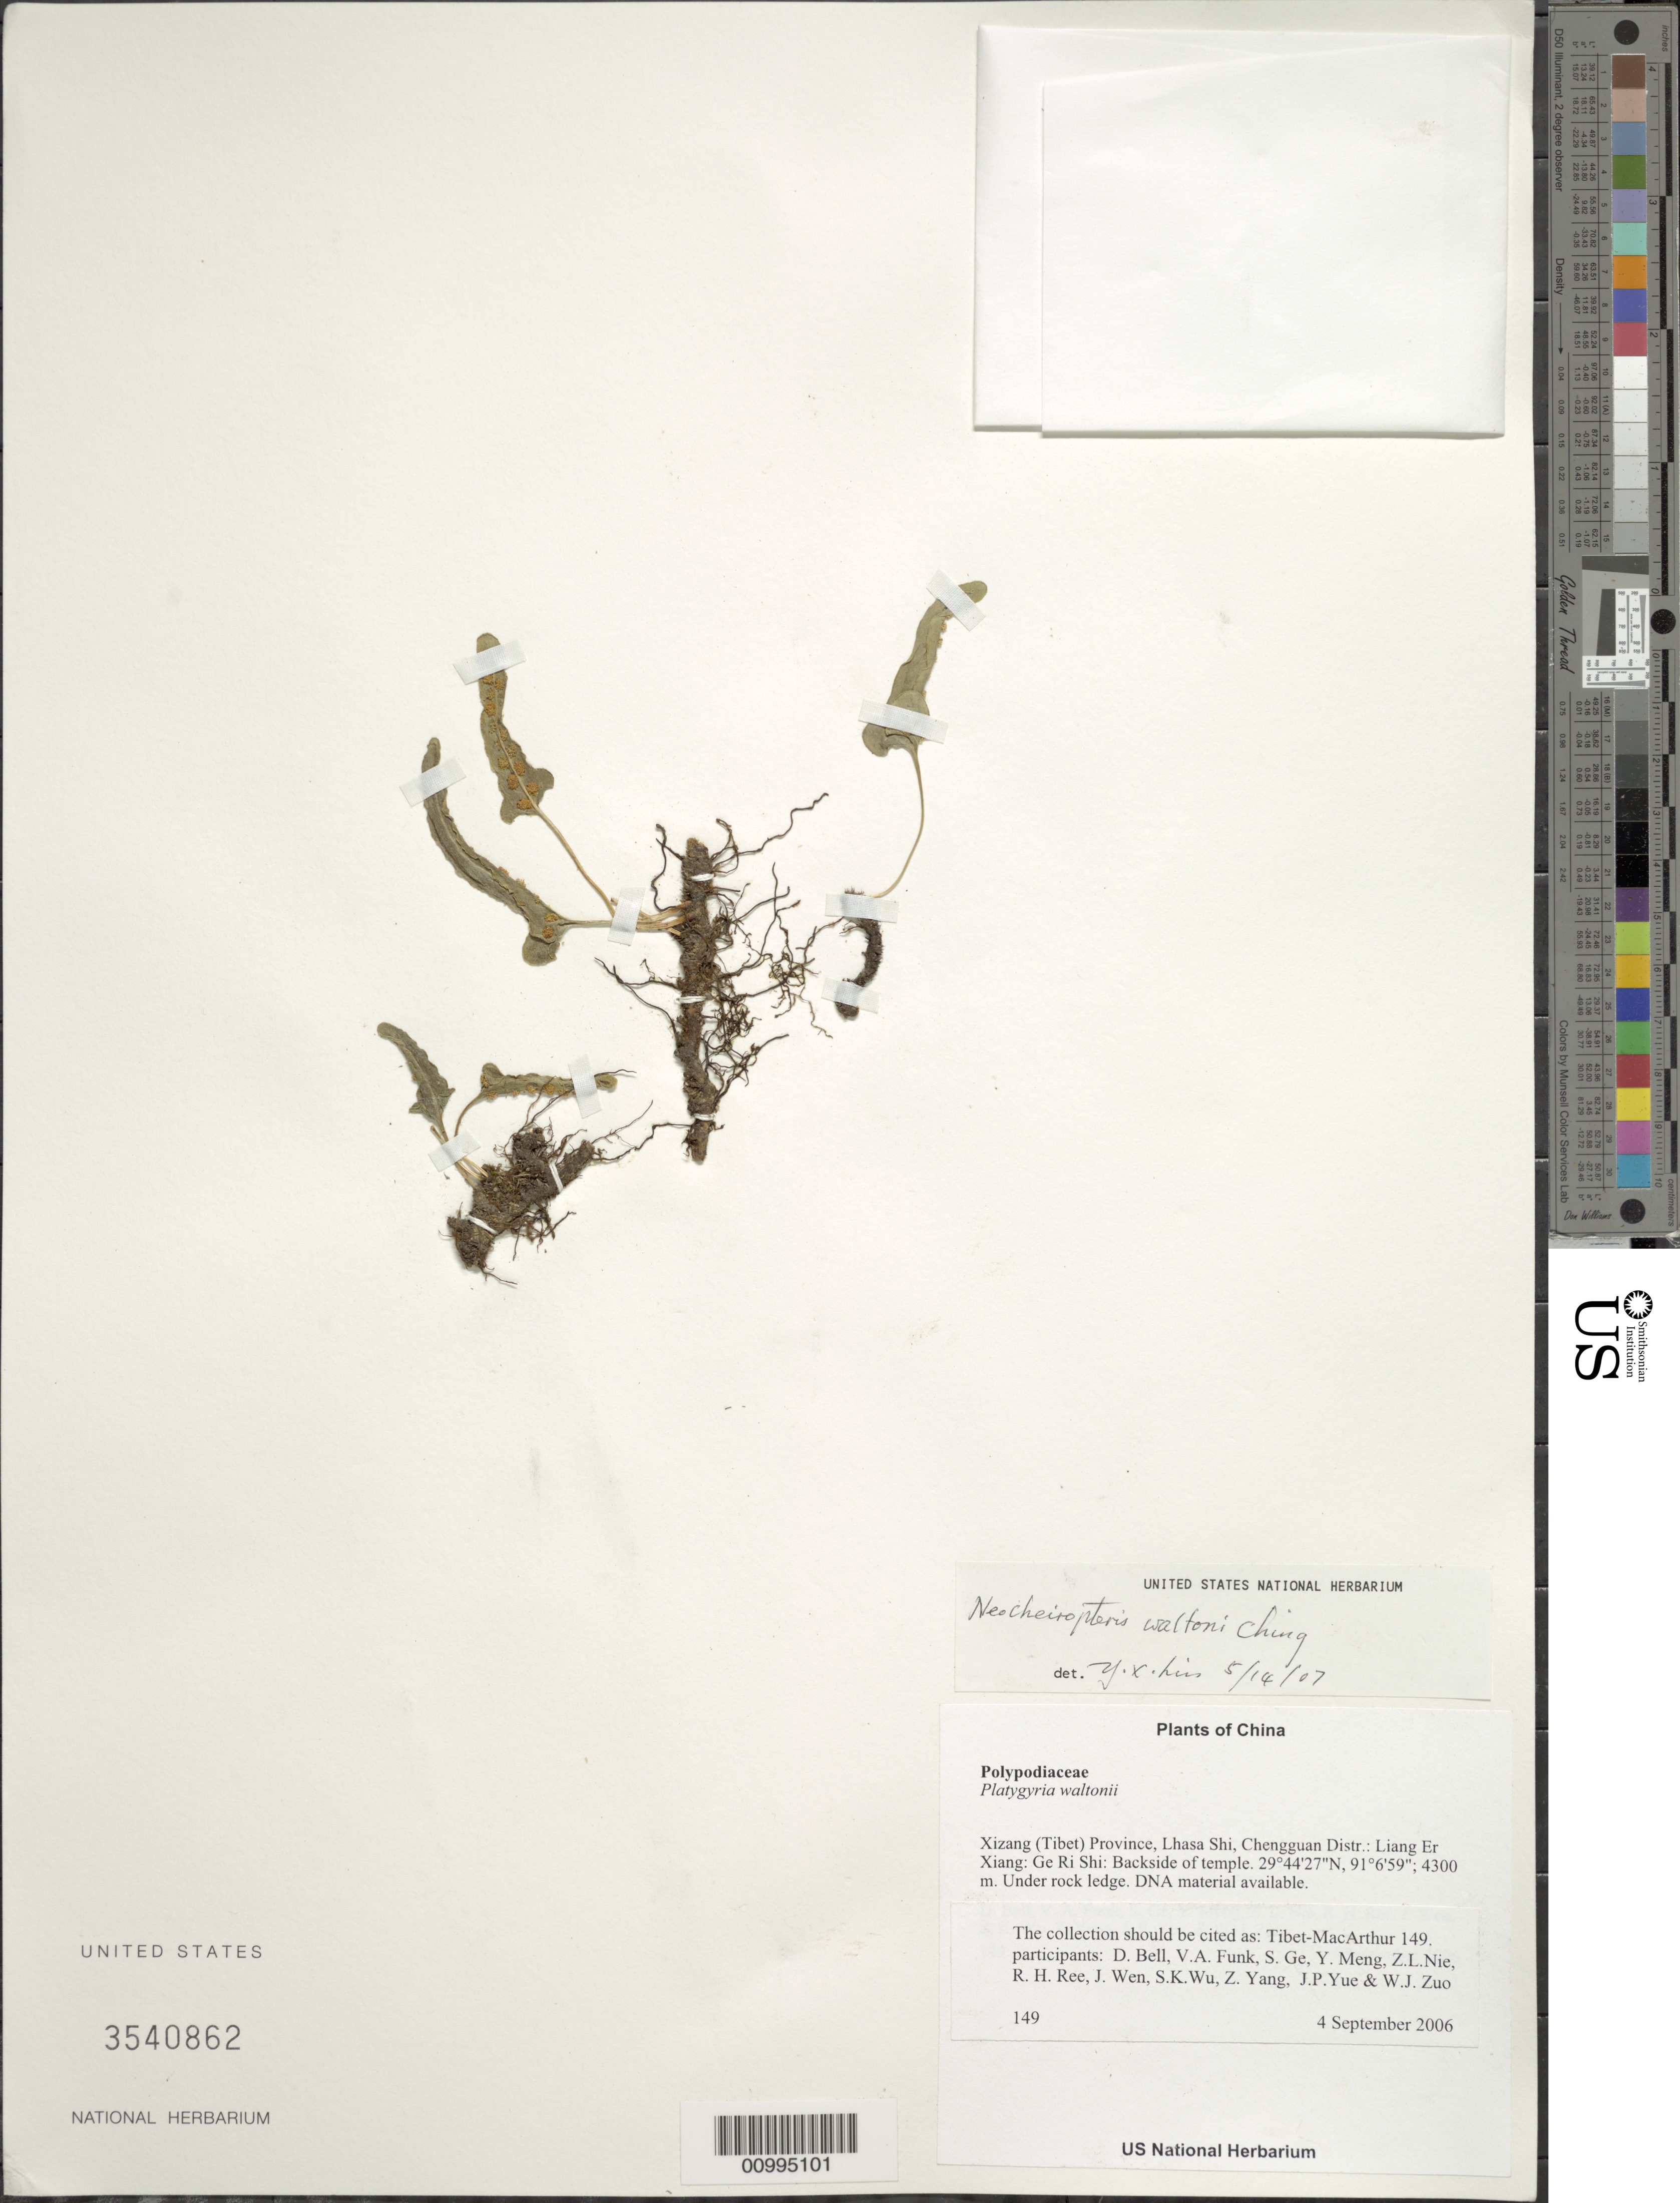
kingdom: Plantae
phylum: Tracheophyta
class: Polypodiopsida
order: Polypodiales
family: Polypodiaceae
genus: Lepisorus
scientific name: Lepisorus waltonii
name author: (Ching) S. L. Yu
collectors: Tibet-MacArthur, D. A. Bell, V. Funk, S. Ge, Y. Meng, Z. Nie, R. Ree, J. Wen, S. K. Wu, Z. Yang, J. Yue & W. Zuo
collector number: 149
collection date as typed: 04 Sep 2006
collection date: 2006-09-04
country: China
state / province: Xizang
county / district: Lhasa Shi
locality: Chengguan Distr.: Liang Er Xiang: Ge Ri Shi. Backside of temple.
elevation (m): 4300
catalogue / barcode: US 3540862